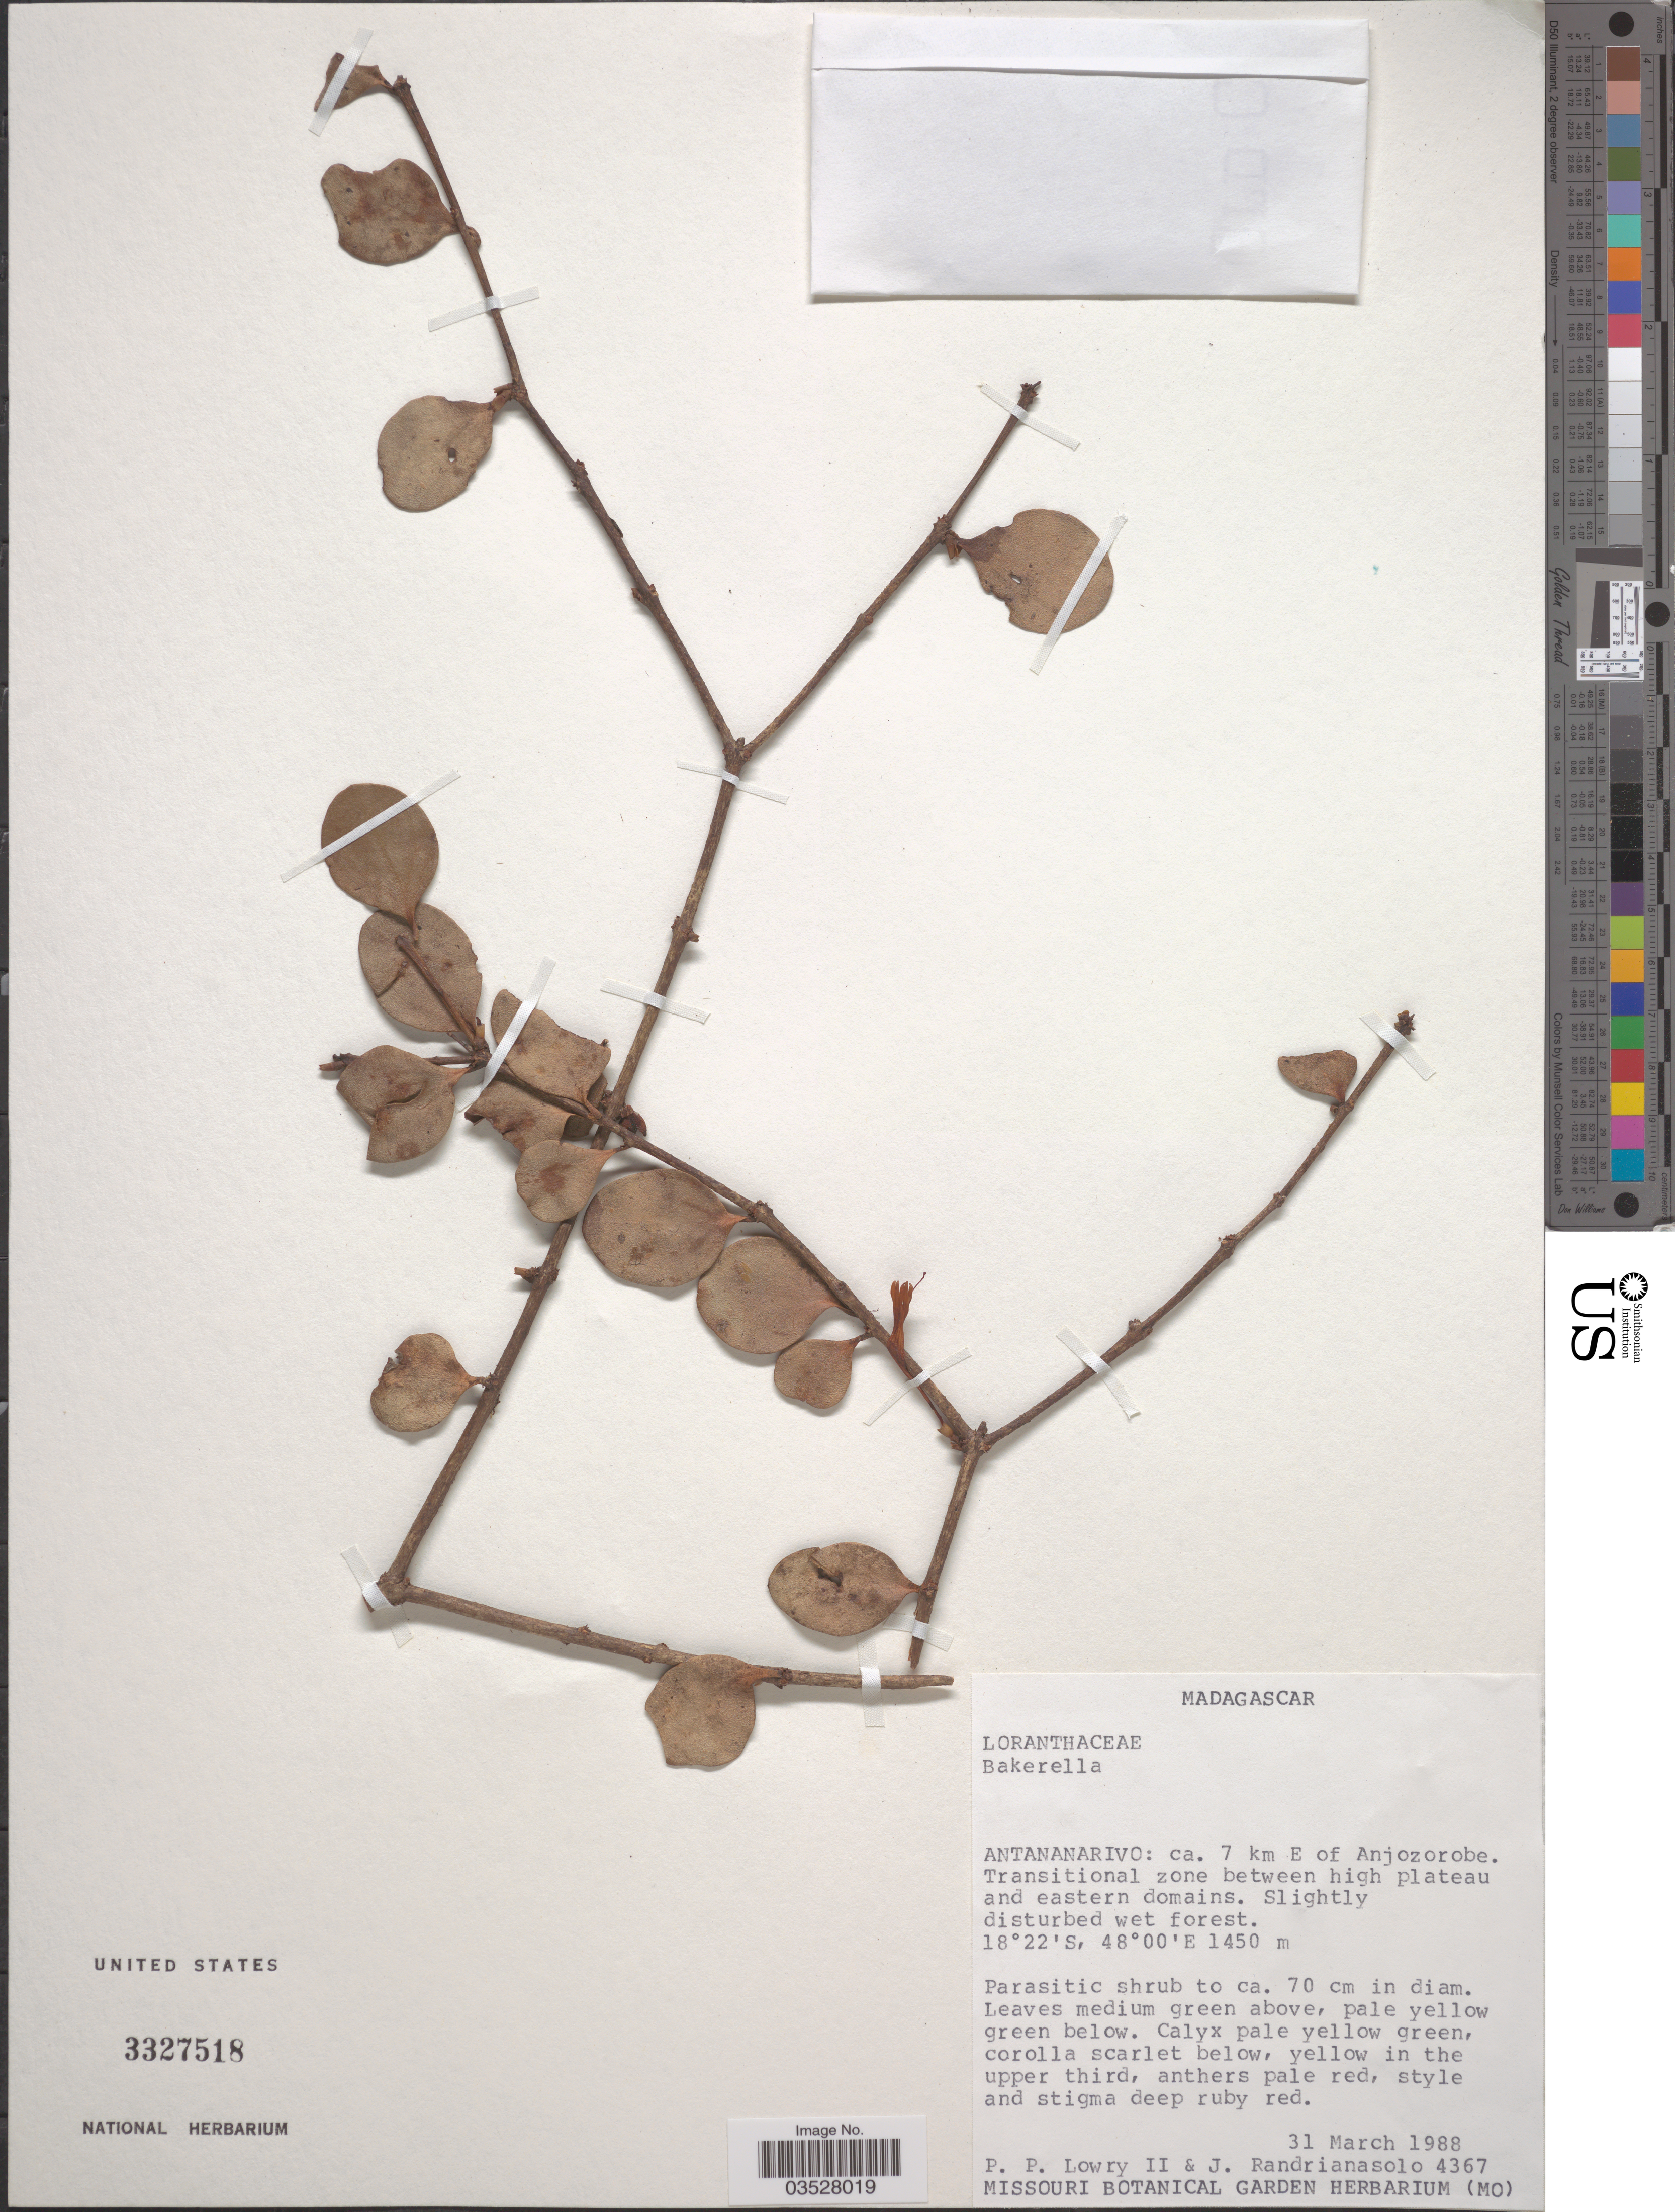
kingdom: Plantae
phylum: Tracheophyta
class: Magnoliopsida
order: Santalales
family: Loranthaceae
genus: Bakerella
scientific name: Bakerella sp.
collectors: P. P. Lowry & J. Randrianasolo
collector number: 4367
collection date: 1988-03-31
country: Madagascar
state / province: Analamanga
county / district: Anjozorobe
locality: Ca. 7 km E of Anjozorobe. Transitional zone between high plateau and eastern domains.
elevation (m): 1450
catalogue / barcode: US 3327518